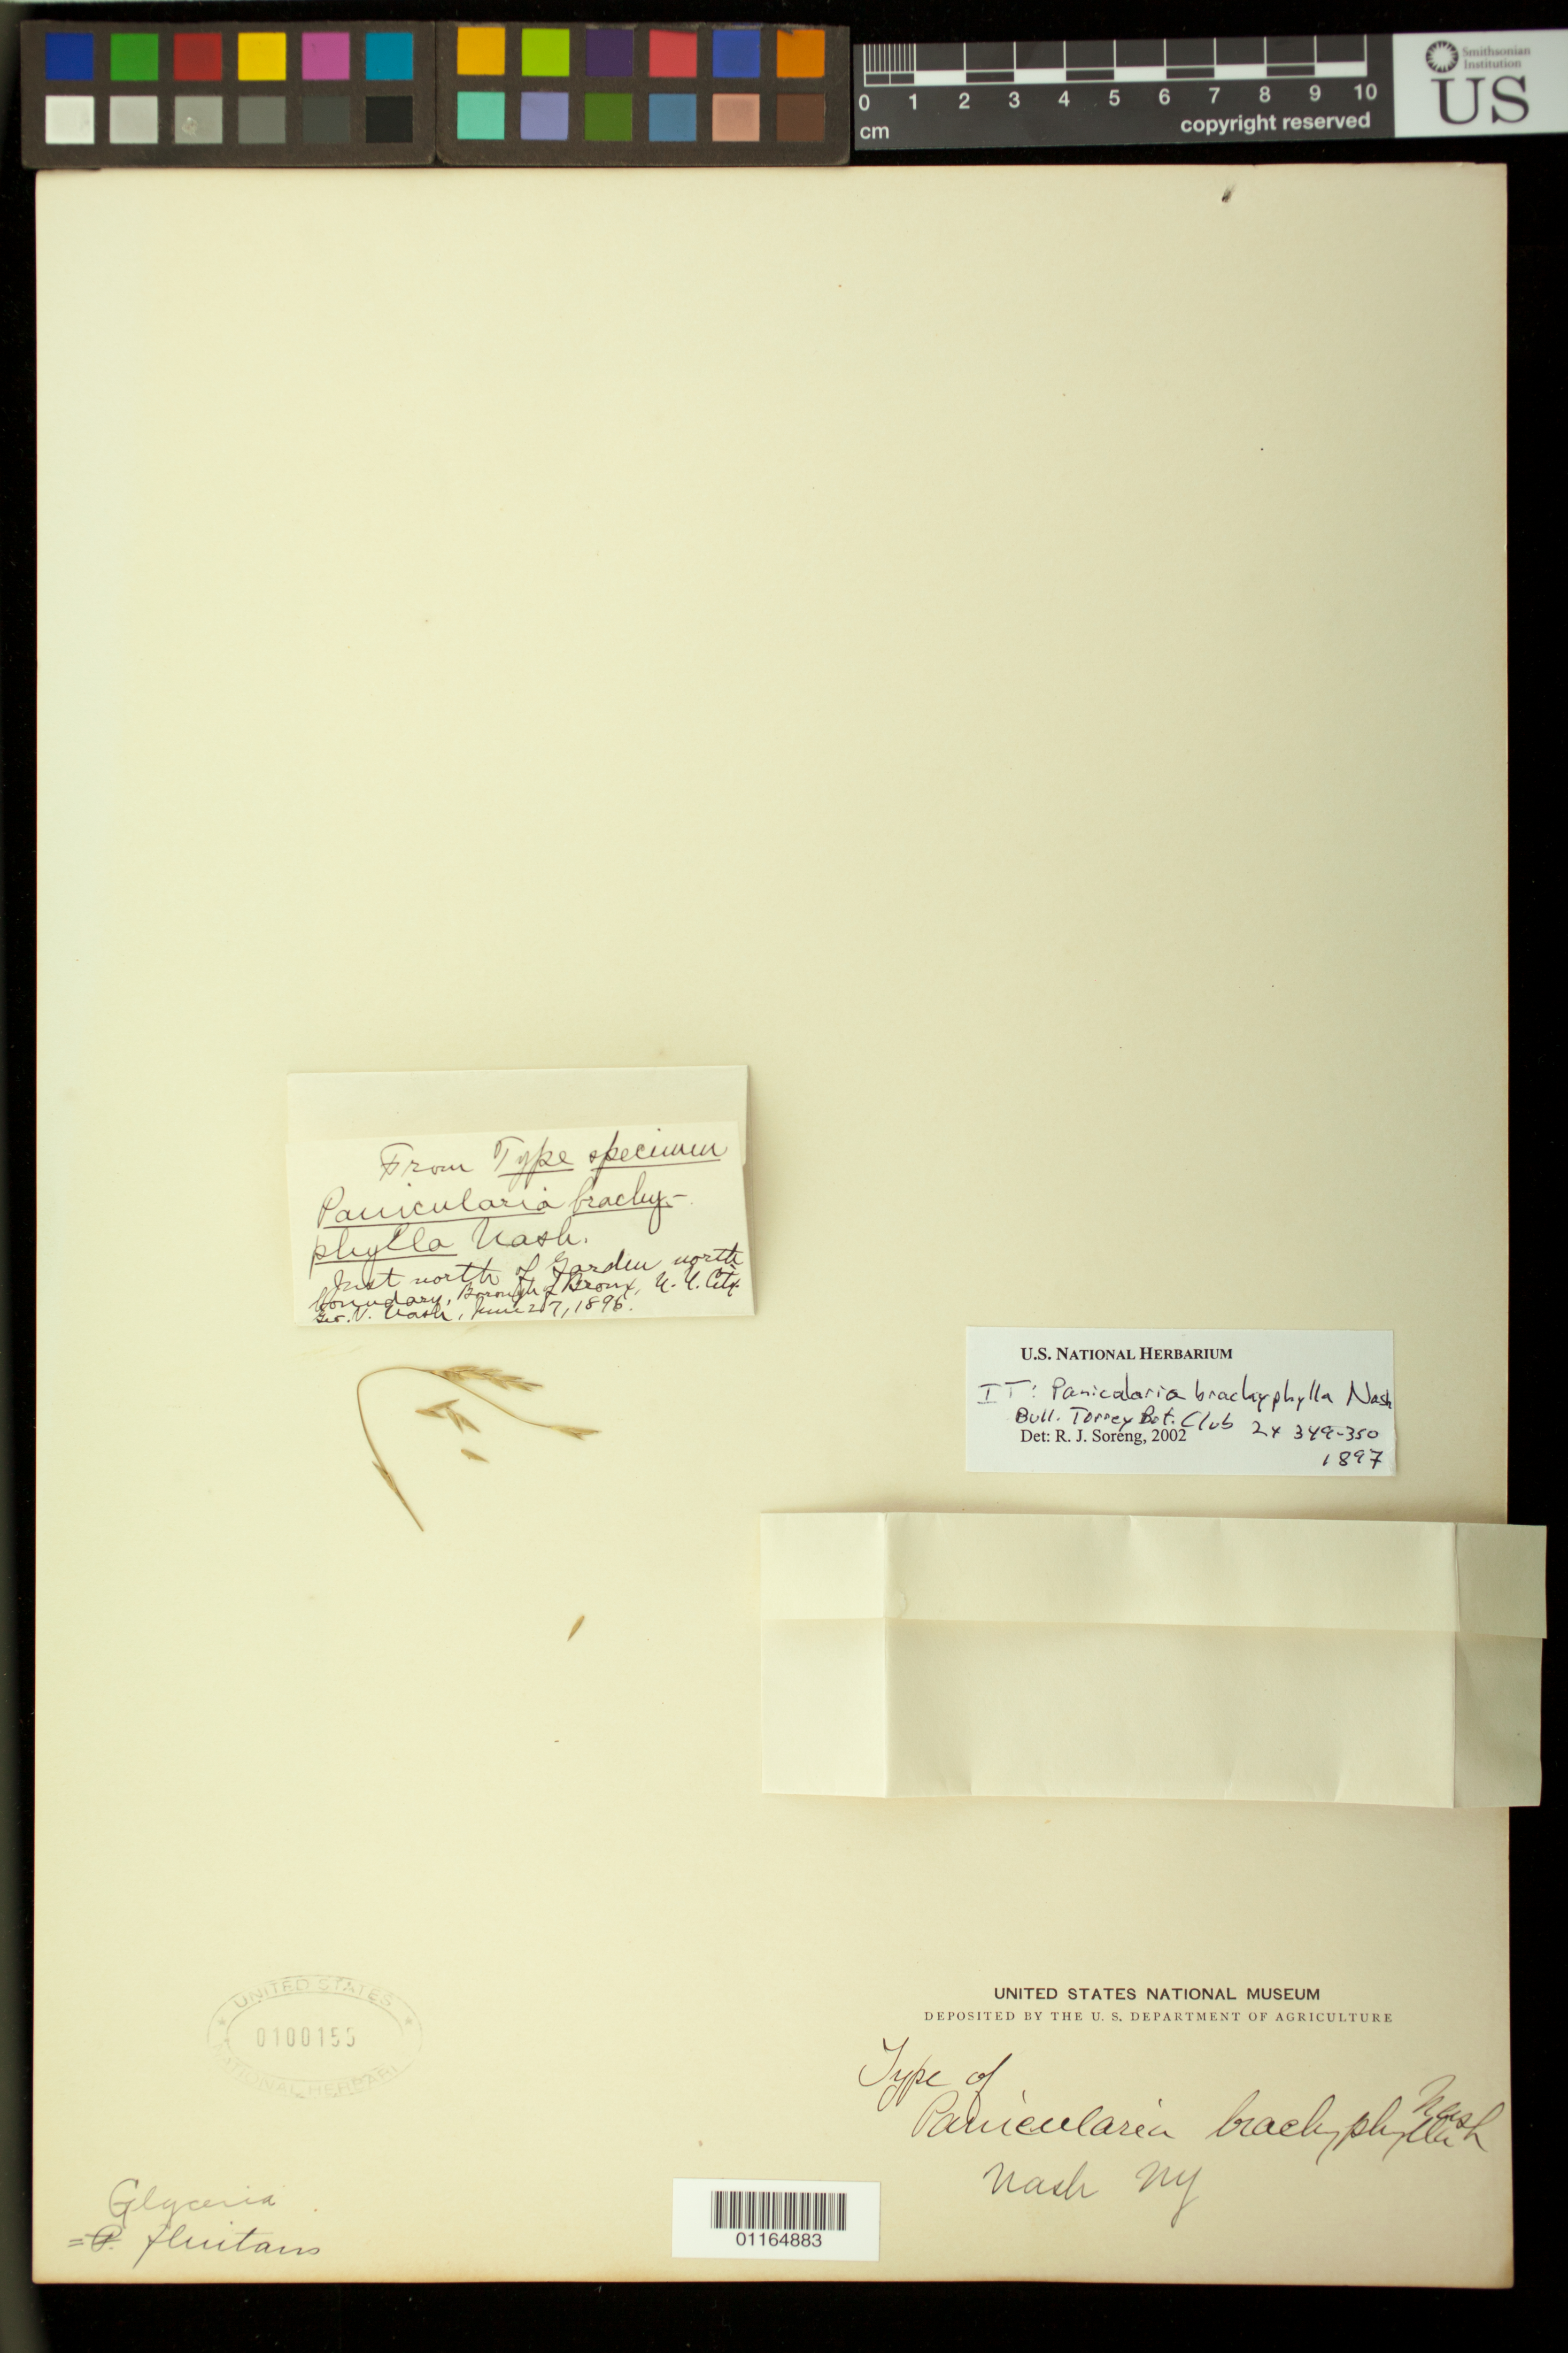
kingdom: Plantae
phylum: Tracheophyta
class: Liliopsida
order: Poales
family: Poaceae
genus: Panicularia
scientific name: Panicularia brachyphylla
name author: Nash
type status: Type Collection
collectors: G. V. Nash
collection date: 1896-06-27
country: United States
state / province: New York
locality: Bronx, just north of New York Botanical Gardens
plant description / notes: fragmentary materials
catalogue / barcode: US 100155